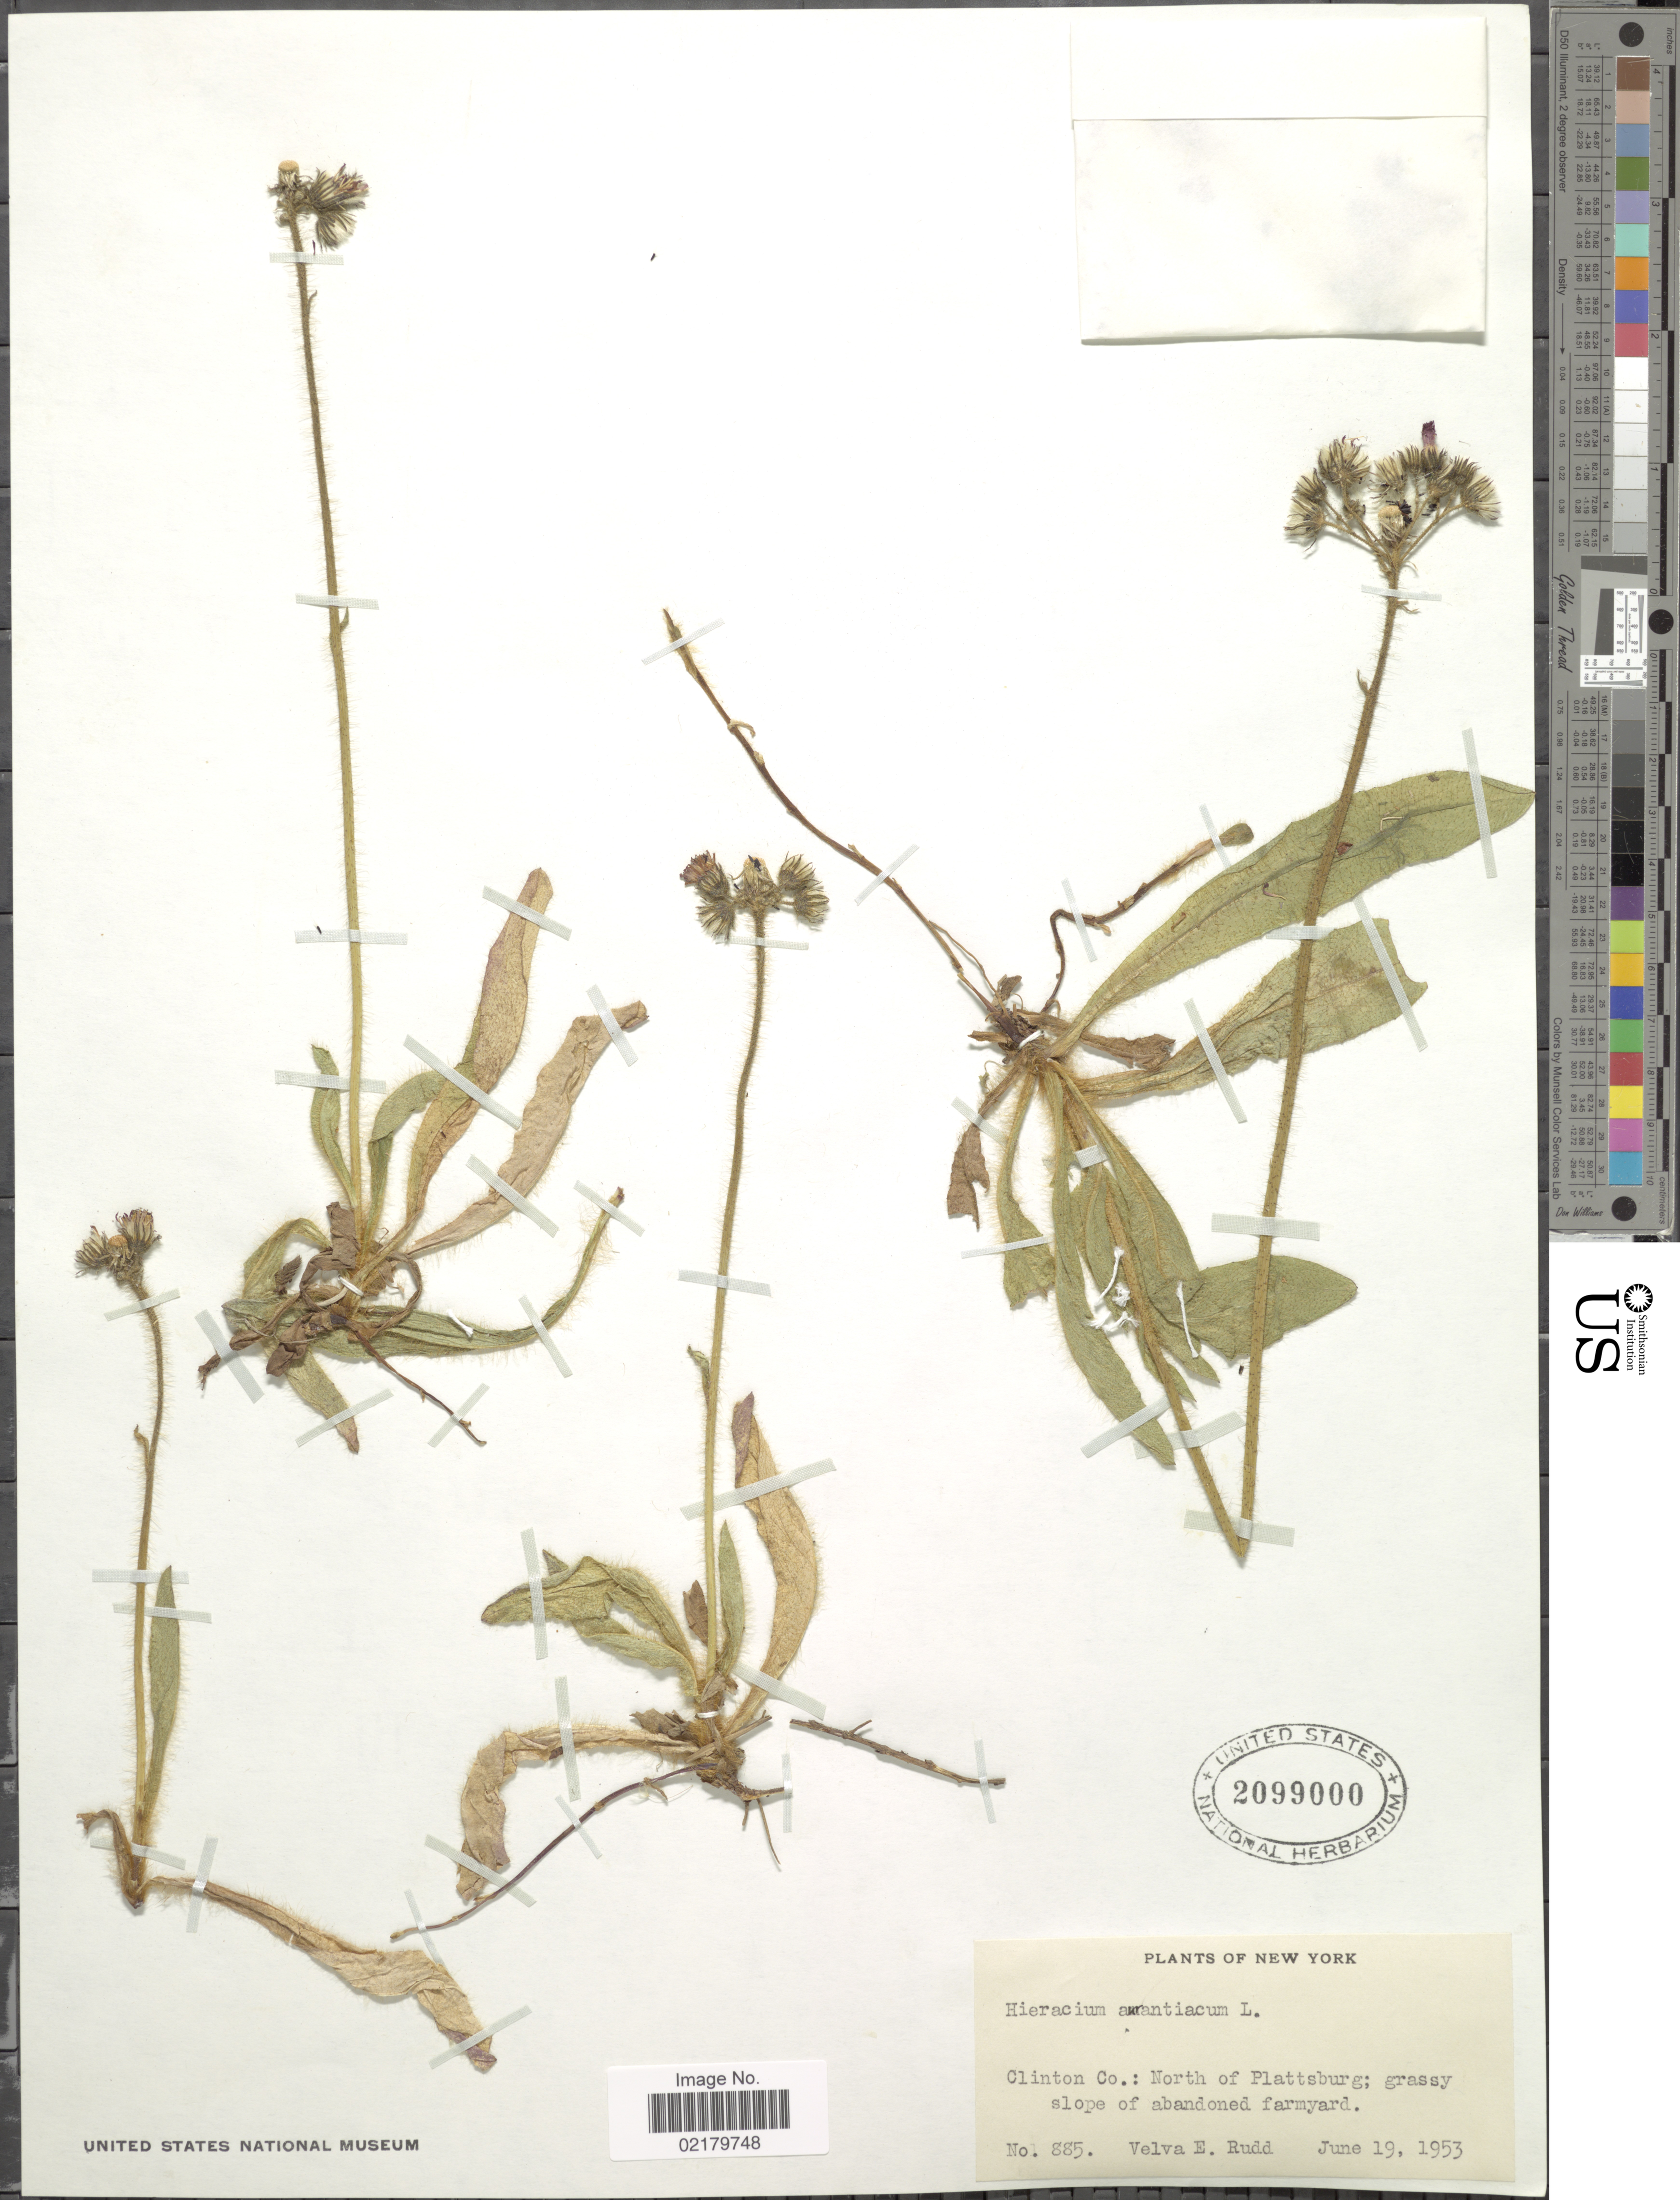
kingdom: Plantae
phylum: Tracheophyta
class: Magnoliopsida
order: Asterales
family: Asteraceae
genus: Pilosella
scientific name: Pilosella aurantiaca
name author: (L.) F.W. Schultz & Sch. Bip.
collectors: V. E. Rudd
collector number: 885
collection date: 1953-06-19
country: United States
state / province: New York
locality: Clinton Co: North of Plattsburg; grassy slope of abandoned farmyard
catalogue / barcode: US 2099000